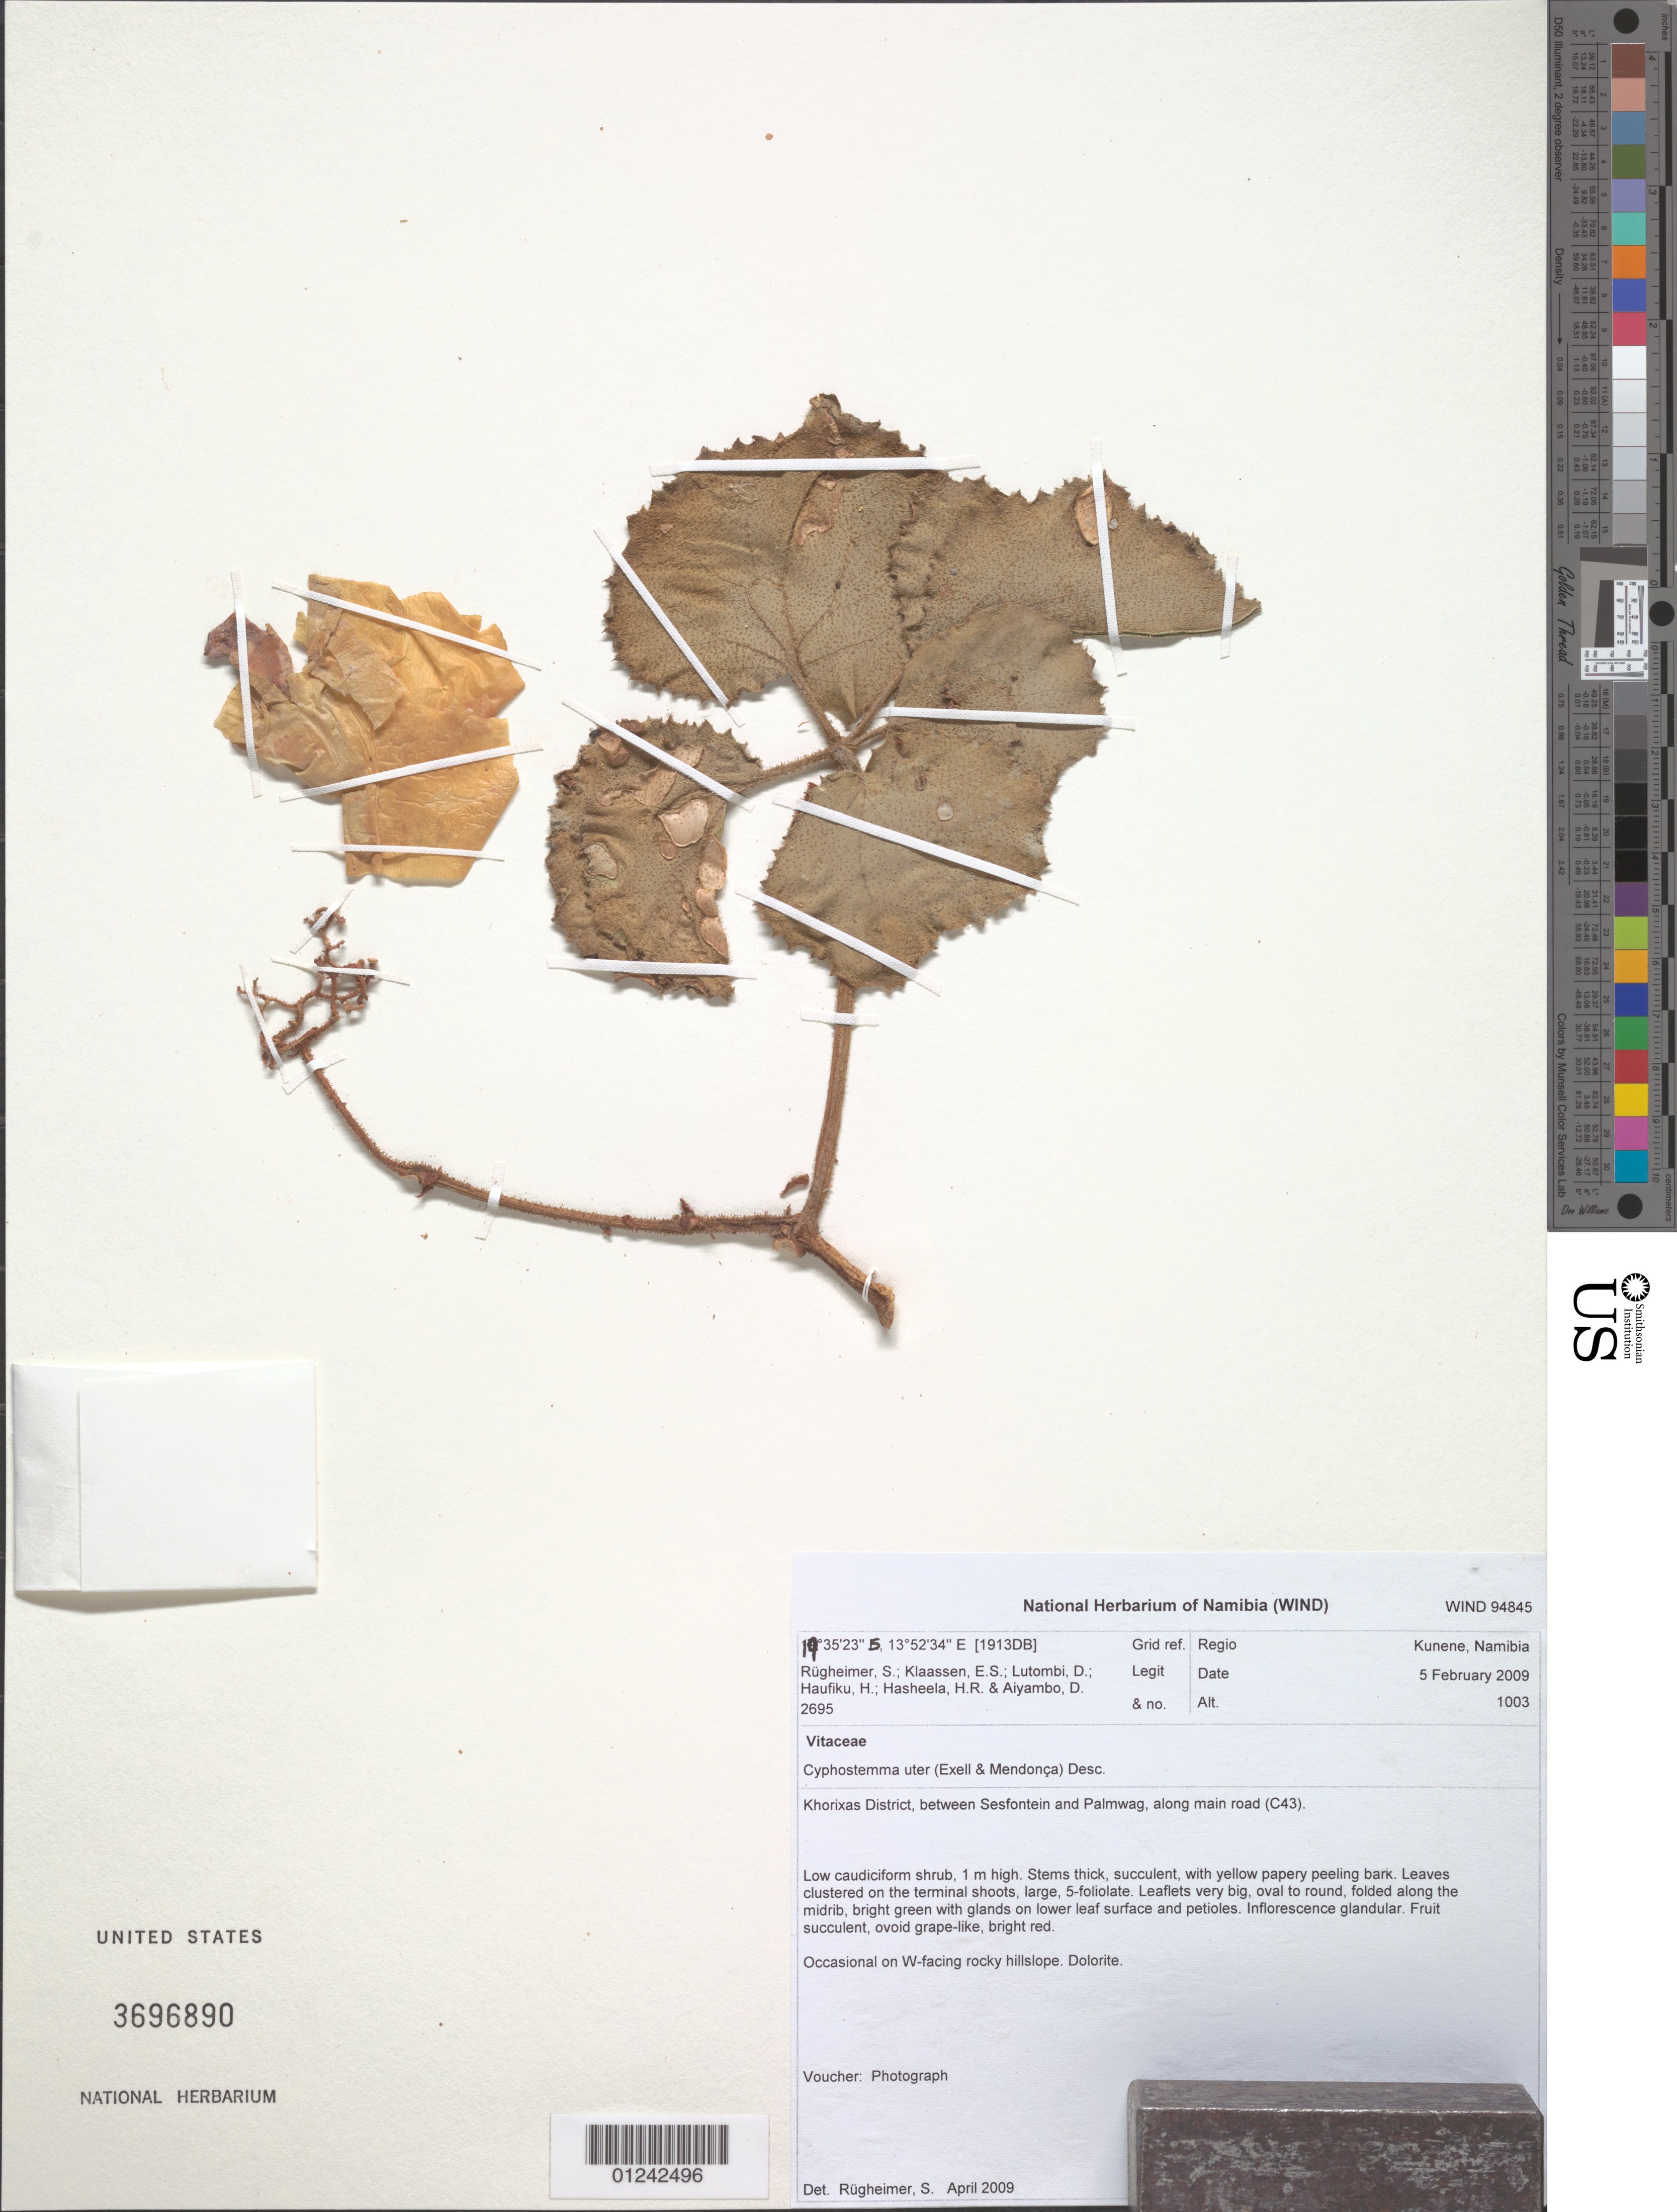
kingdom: Plantae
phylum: Tracheophyta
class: Magnoliopsida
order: Vitales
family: Vitaceae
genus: Cyphostemma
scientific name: Cyphostemma uter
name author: (Desc.) Exell & Mendonça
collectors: S. Rugheimer et al.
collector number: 2695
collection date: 2009-02-05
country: Namibia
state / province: Kunene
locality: Khorixas District, between Sesfontein and Palmwag, along main road (C43)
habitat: Occasioanl of W-facinf rocky hillslope. Dolorite.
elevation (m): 1003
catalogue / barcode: US 3696890